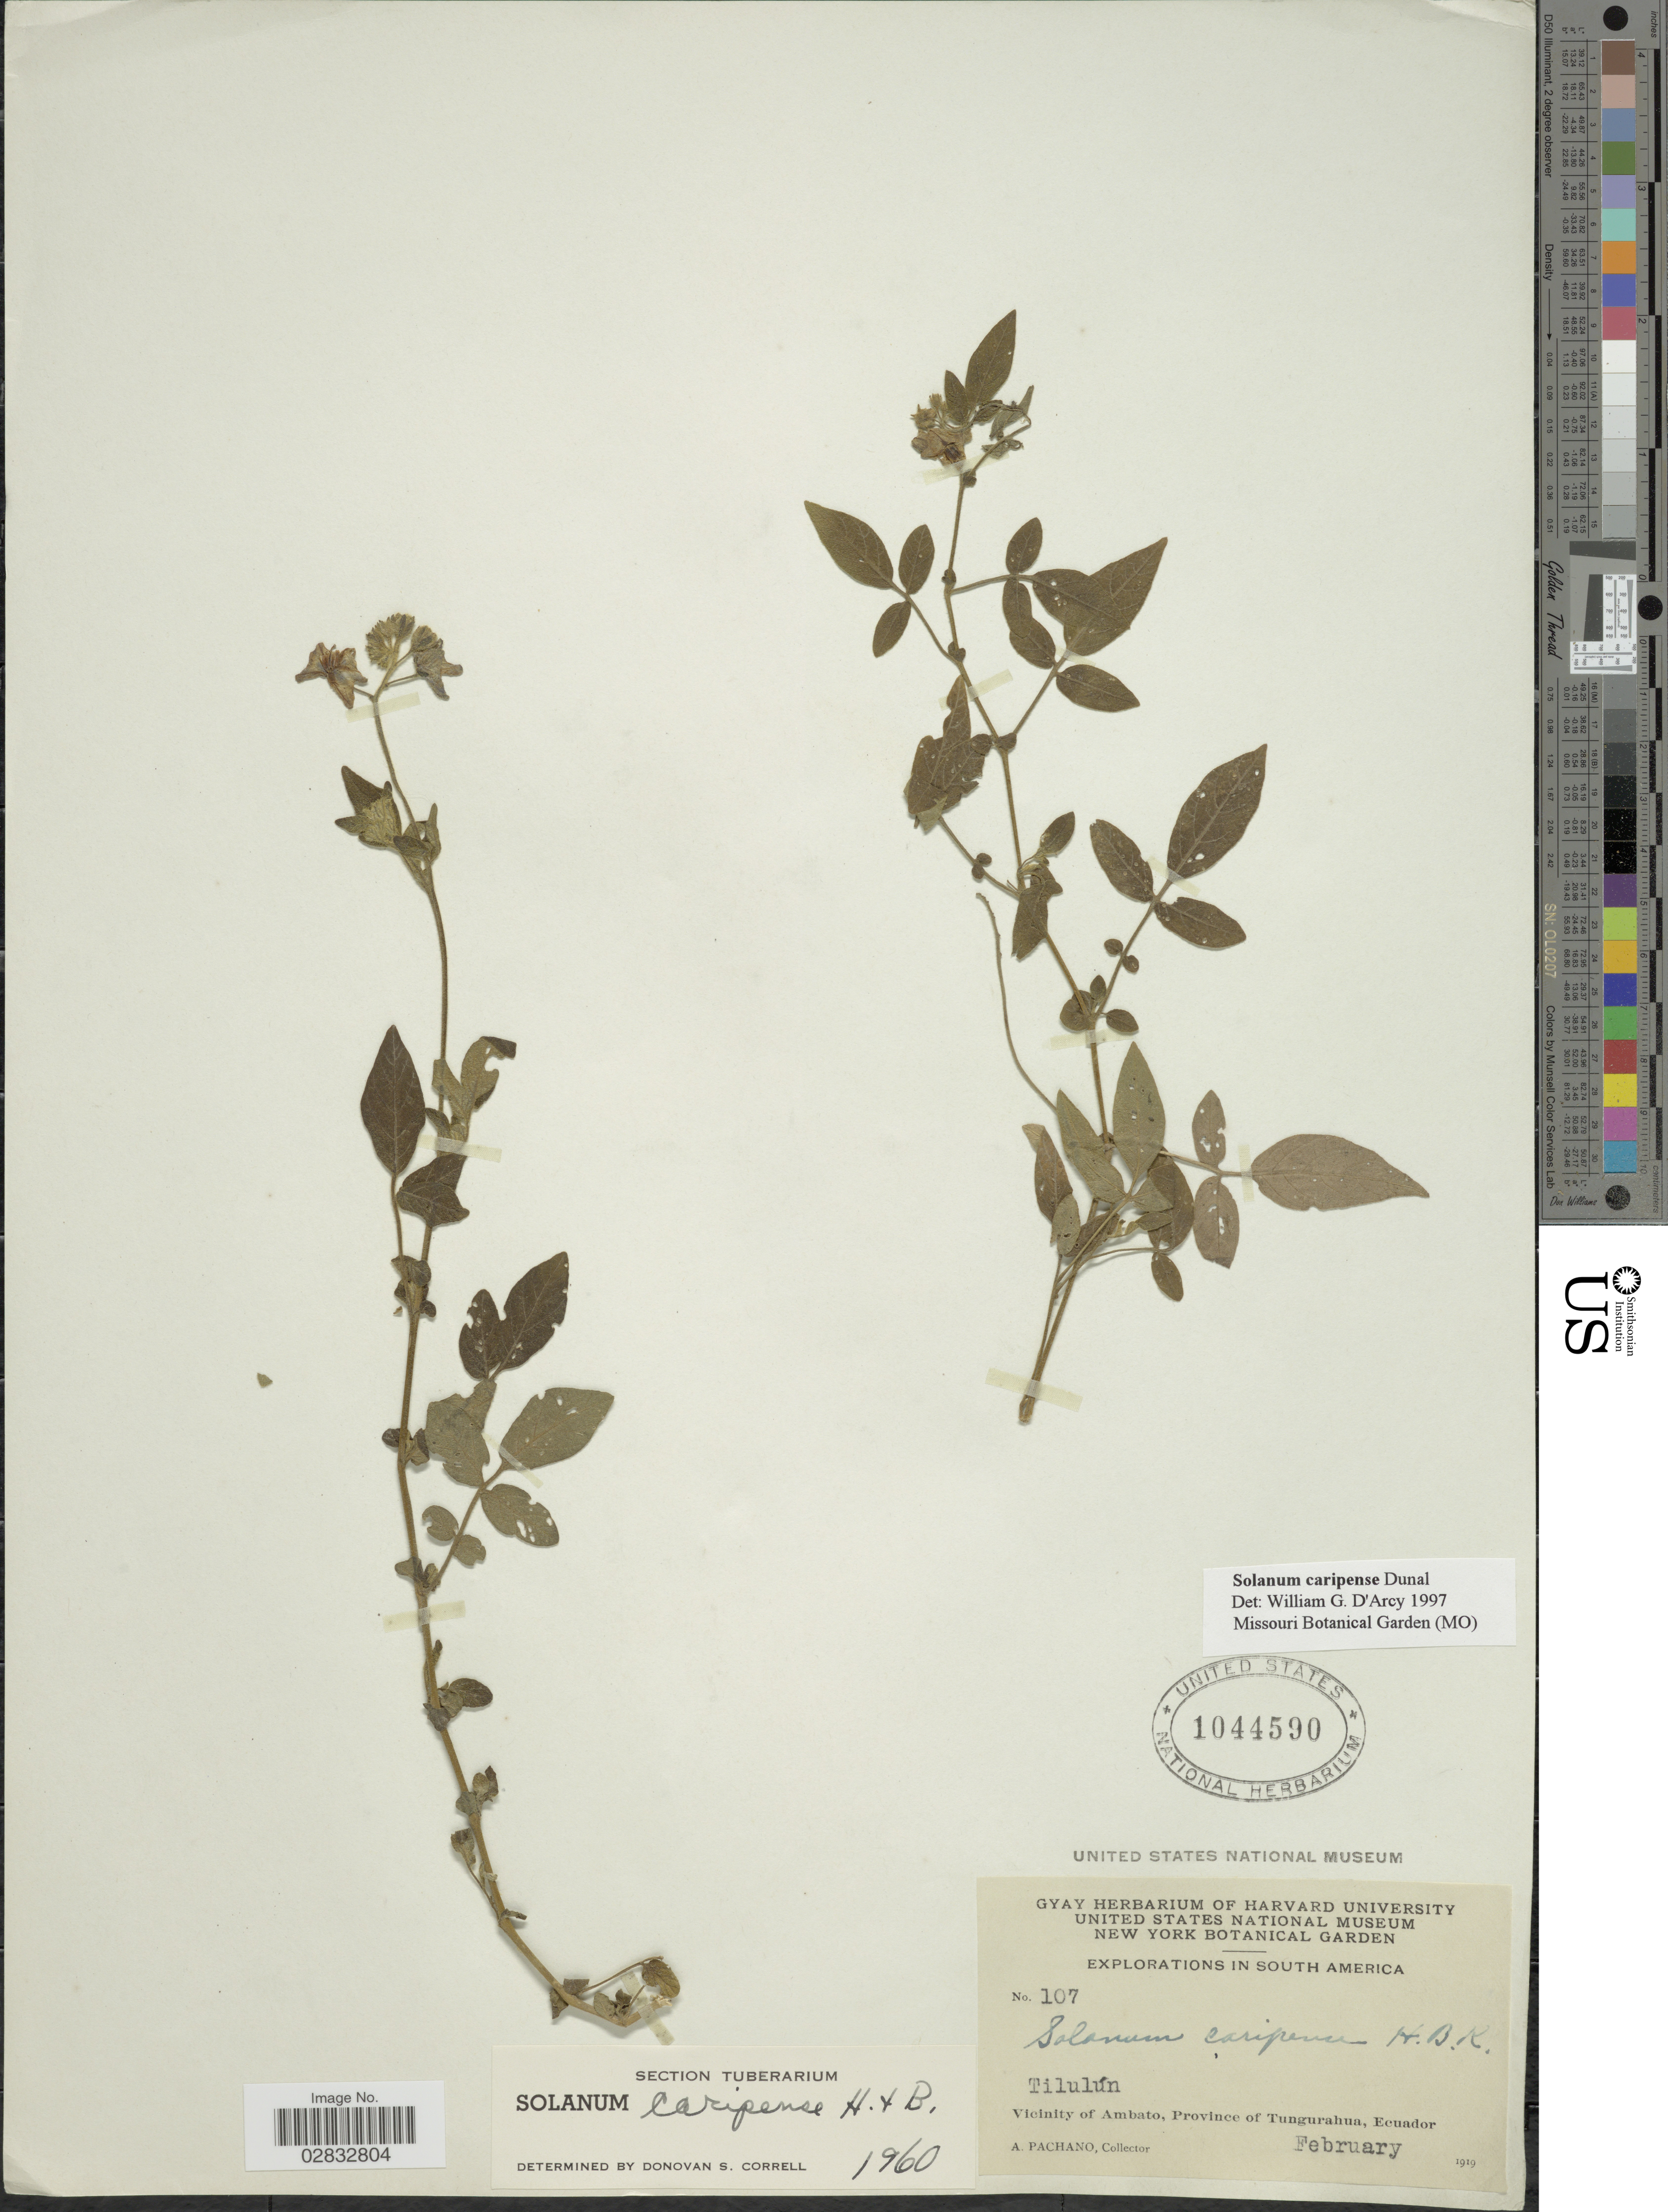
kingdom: Plantae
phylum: Tracheophyta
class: Magnoliopsida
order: Solanales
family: Solanaceae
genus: Solanum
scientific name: Solanum caripense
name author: Humb. & Bonpl. ex Dunal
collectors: A. Pachano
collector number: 107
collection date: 1919-02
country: Ecuador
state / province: Tungurahua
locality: Tilulún. Vicinity of Ambato.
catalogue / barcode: US 1044590